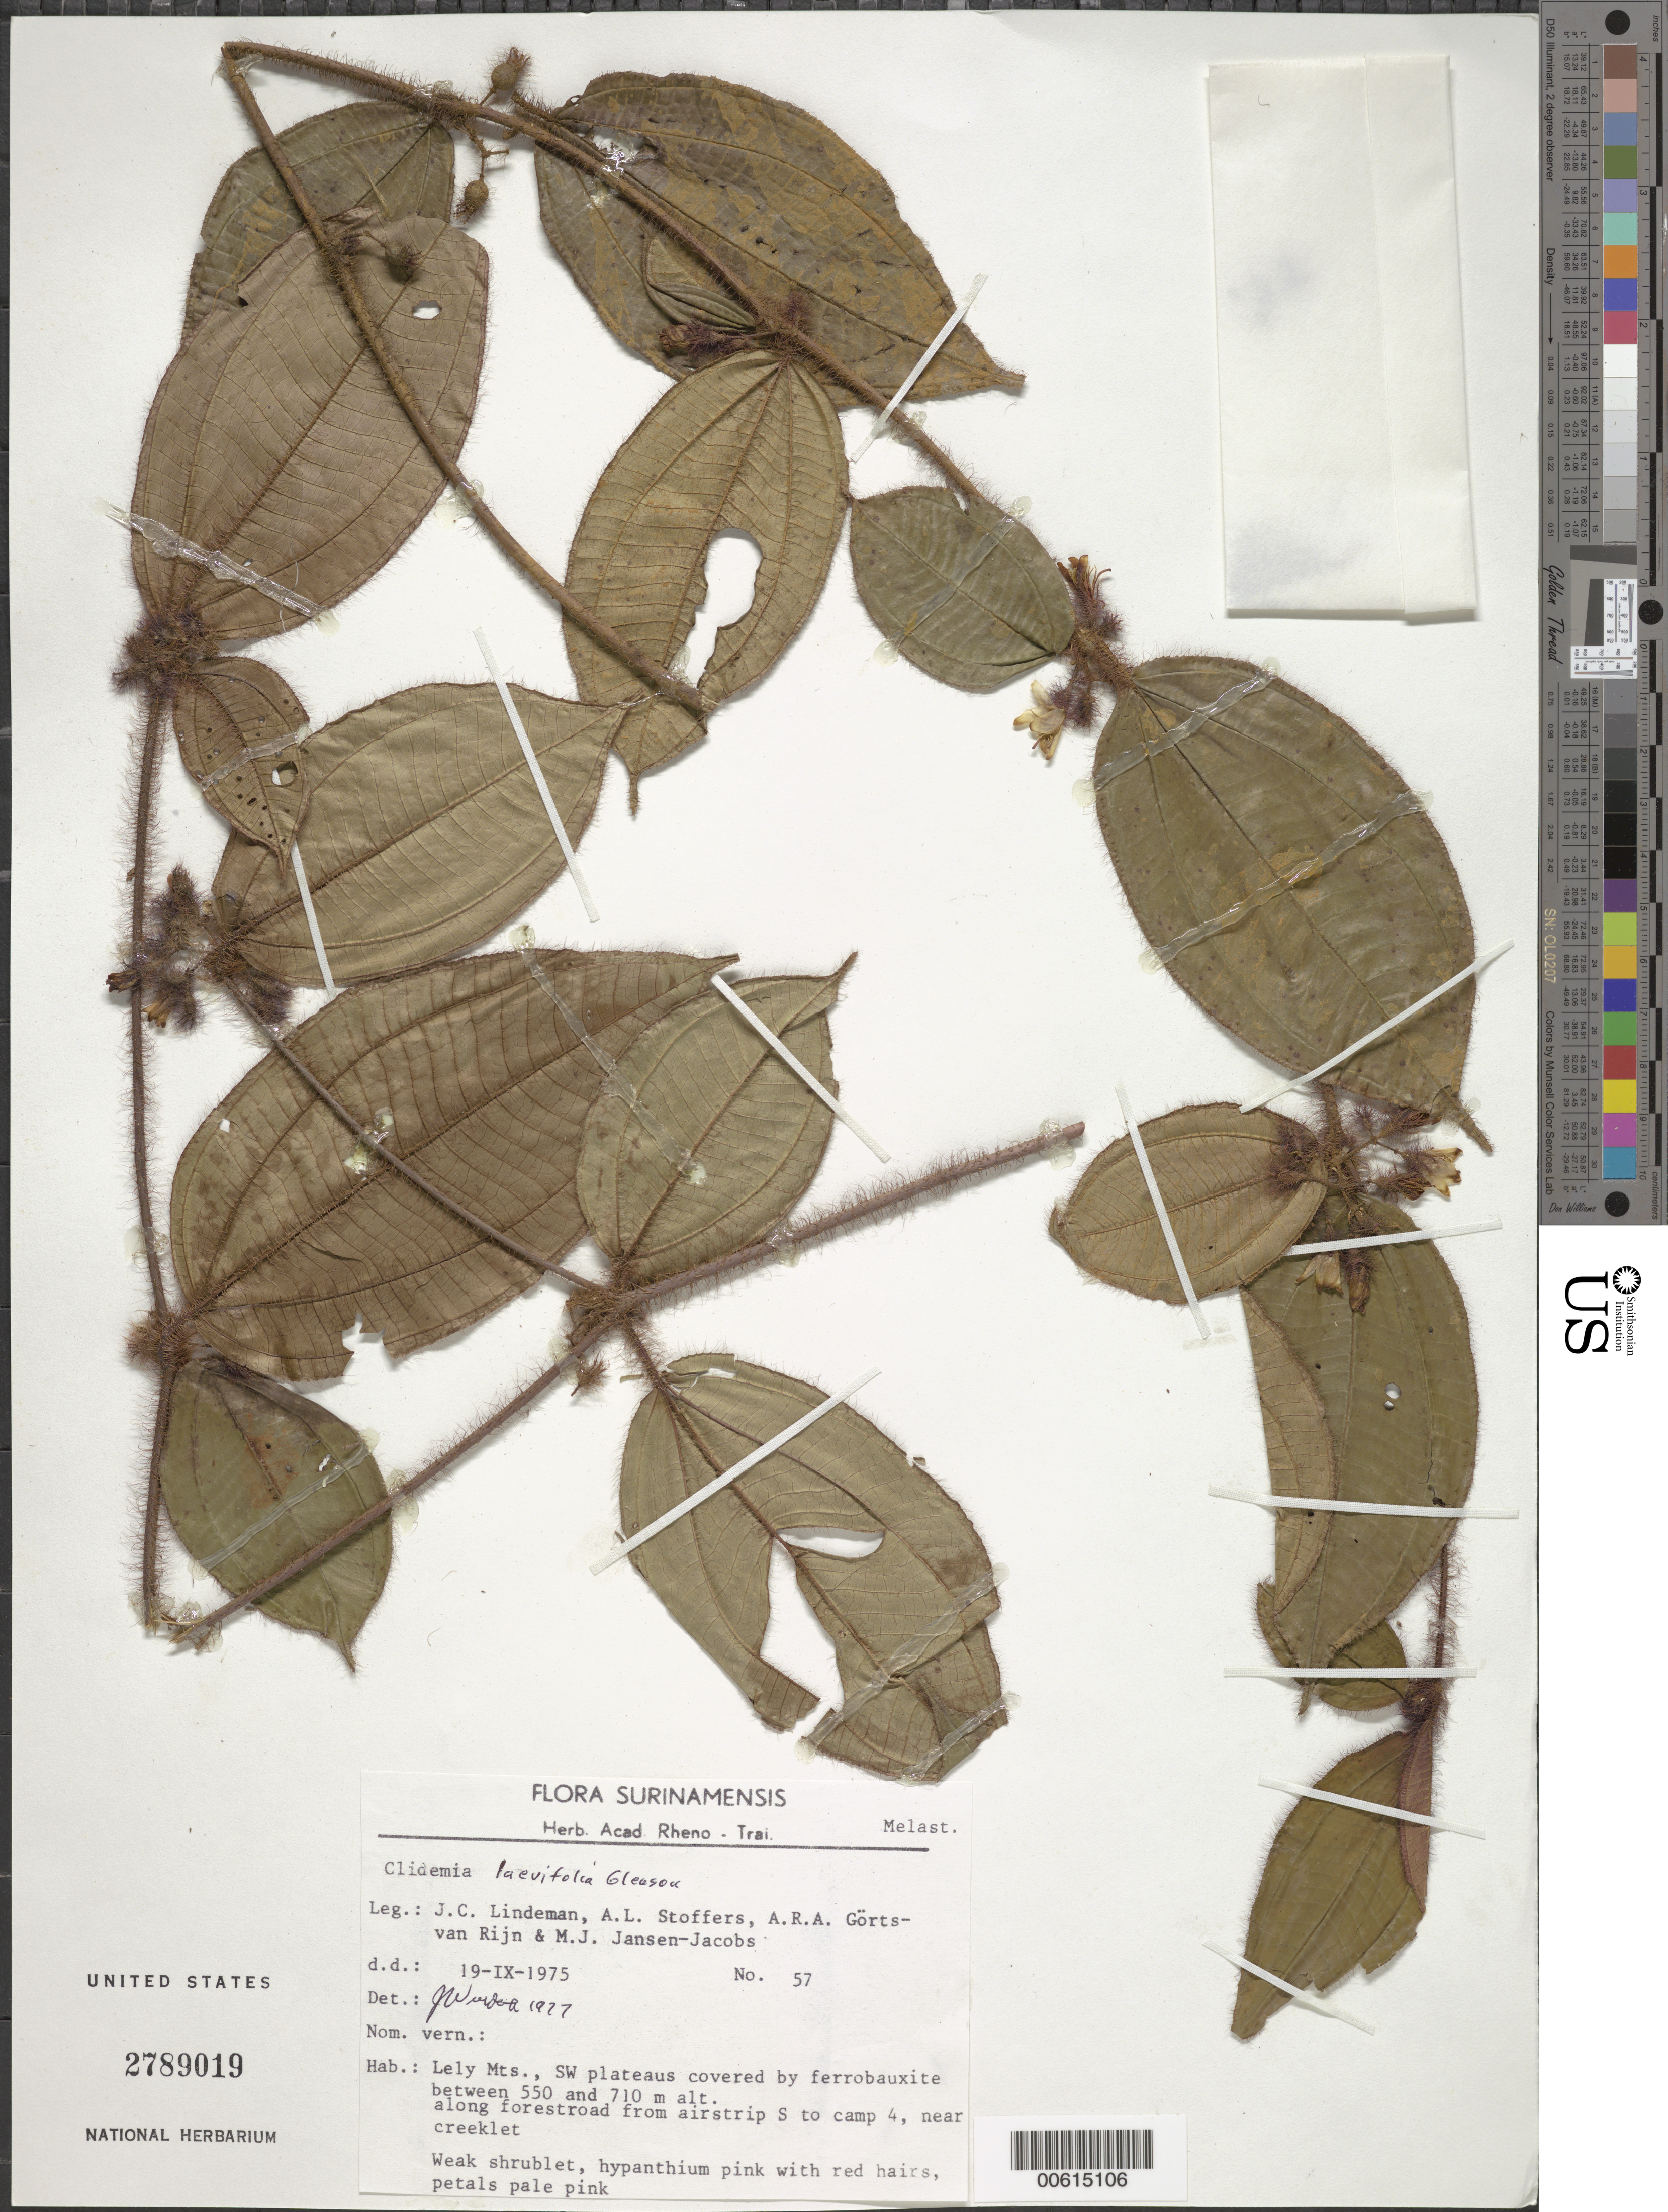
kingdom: Plantae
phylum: Tracheophyta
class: Magnoliopsida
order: Myrtales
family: Melastomataceae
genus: Clidemia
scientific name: Clidemia laevifolia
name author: Gleason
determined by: Wurdack, John J., (US), US (UNITED STATES)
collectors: J. C. Lindeman, A. Stoffers, A. .R. A. Görts-van Rijn & M. J. Jansen-Jacobs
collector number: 75 57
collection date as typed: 19-Sep-75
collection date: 1975-09-19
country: Suriname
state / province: Marowijne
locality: Lely Mts., SW plateaus; from airstrip S to camp 4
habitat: Plateaus covered by ferrobauxite. Along forest road, near creeklet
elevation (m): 550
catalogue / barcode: US 2789019